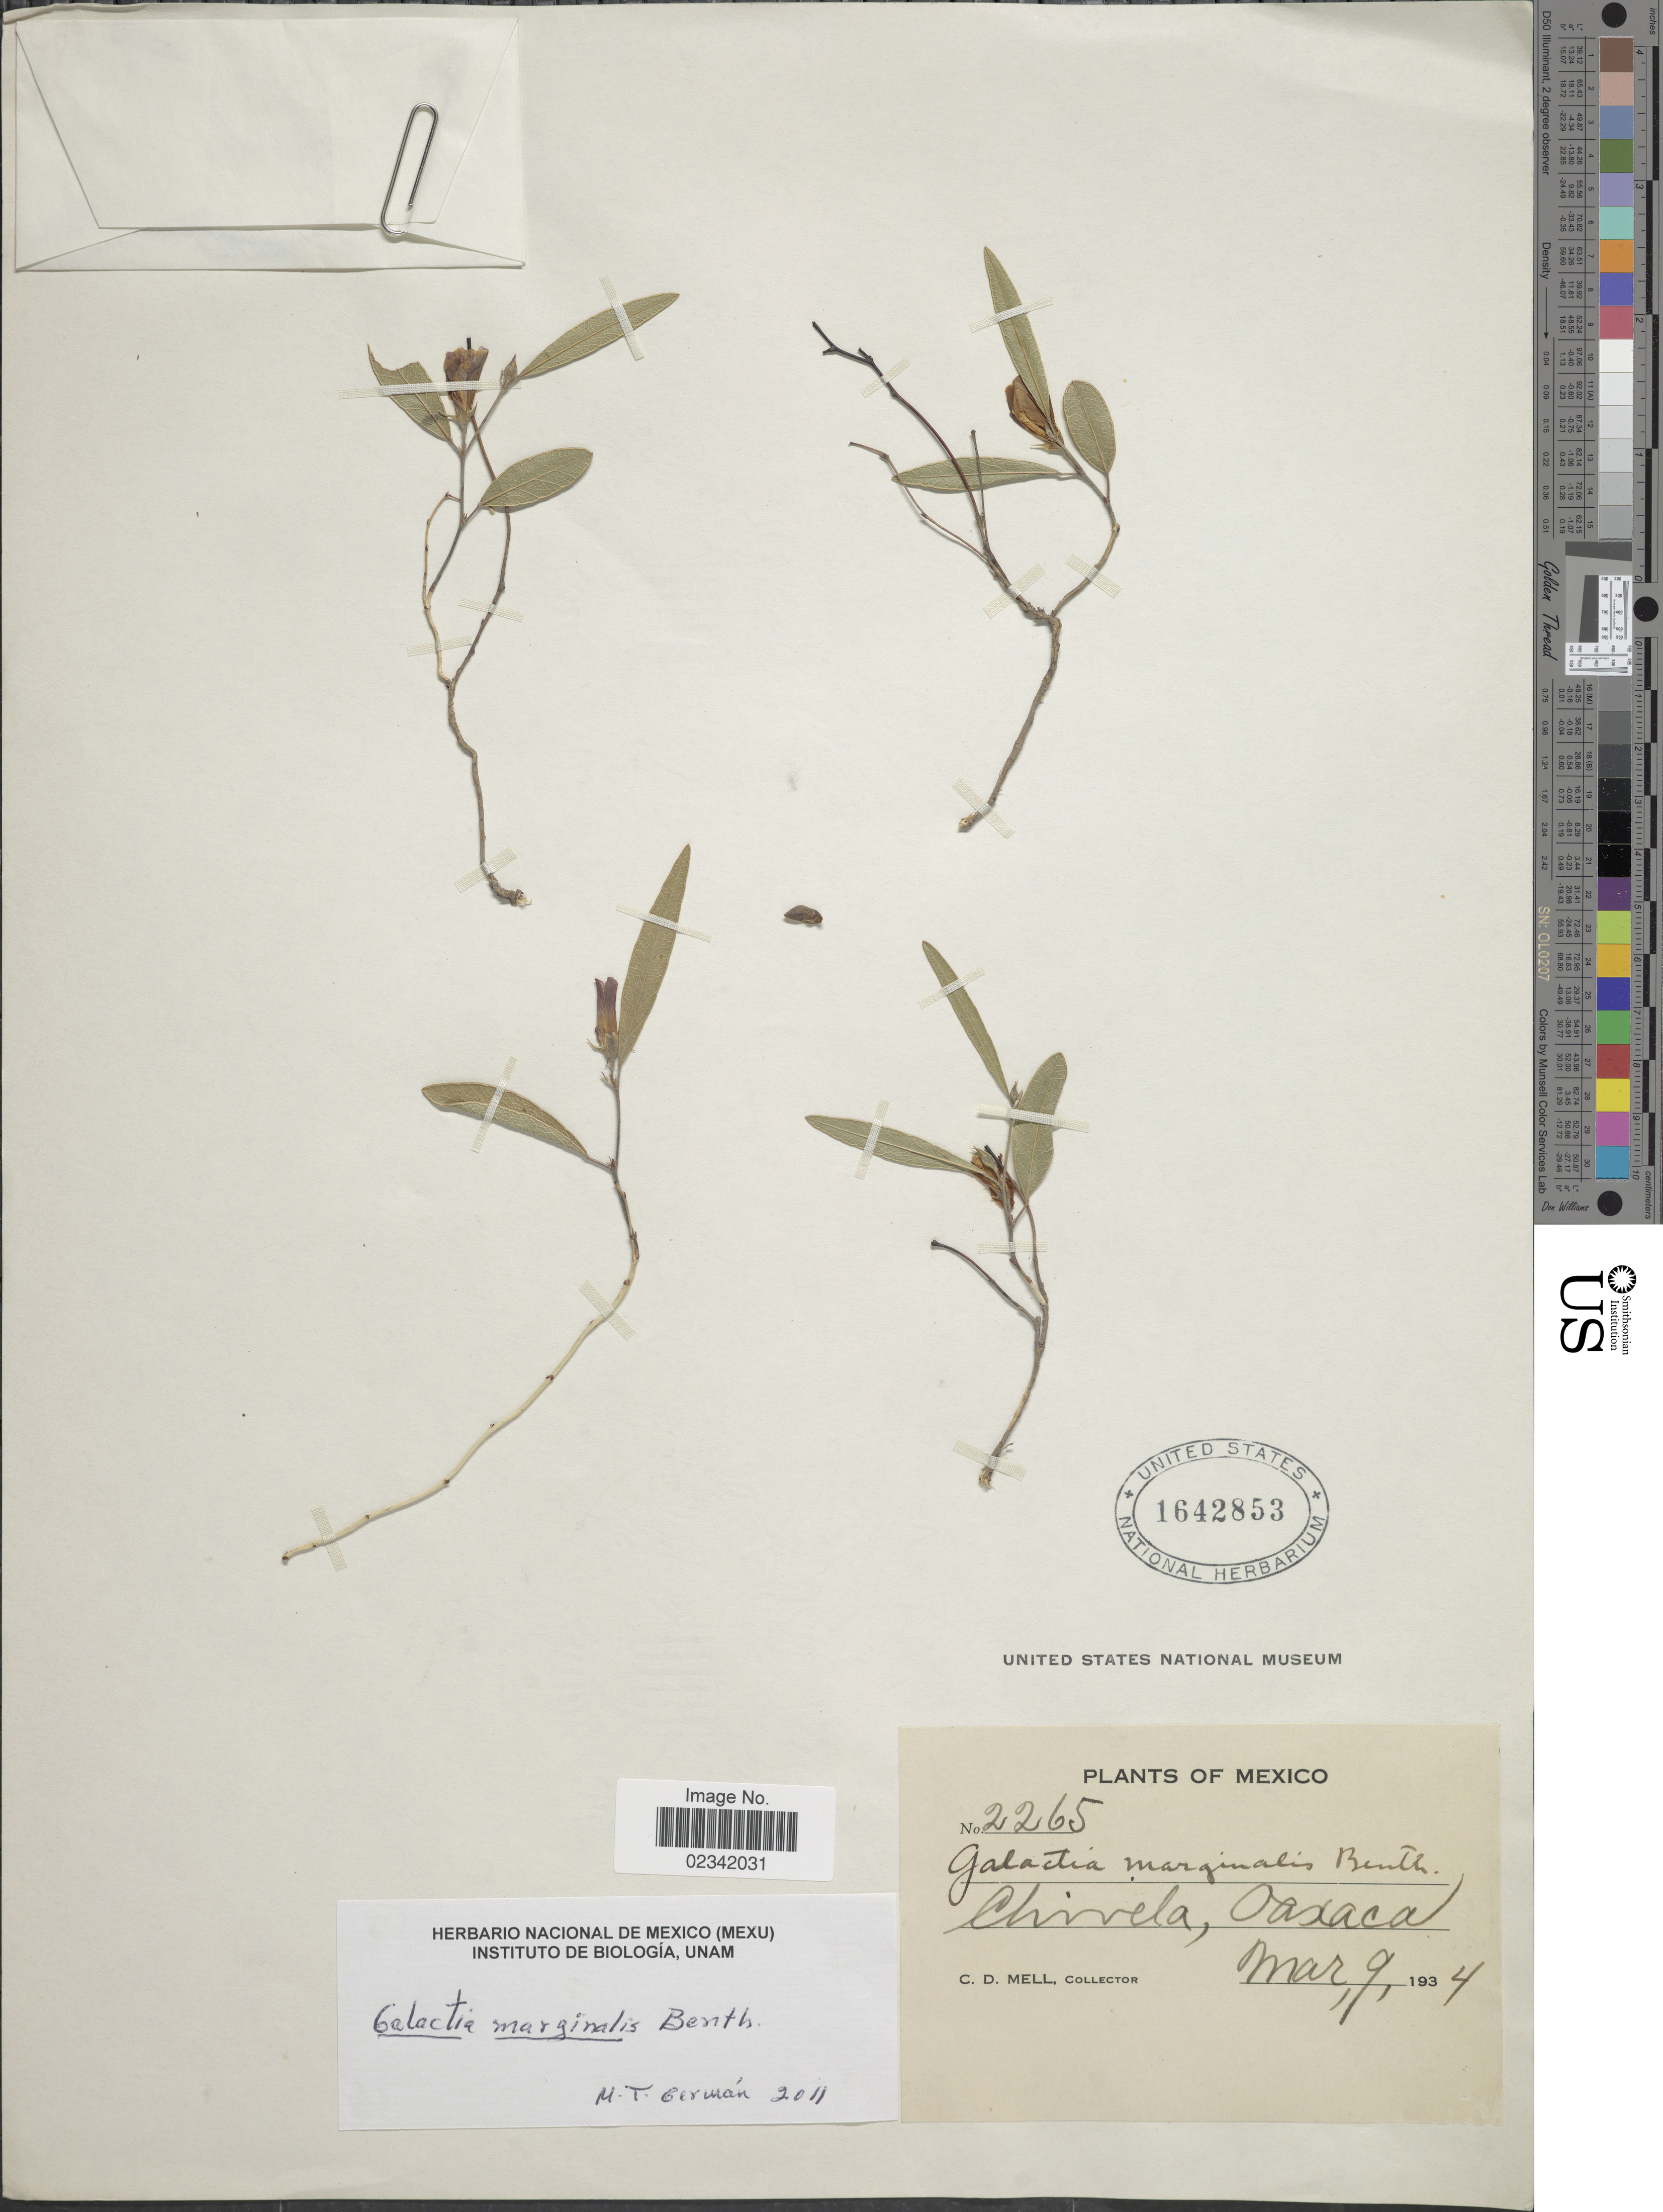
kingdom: Plantae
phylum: Tracheophyta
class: Magnoliopsida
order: Fabales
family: Fabaceae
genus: Nanogalactia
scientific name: Nanogalactia heterophylla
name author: (Gillies ex Hook. & Arn.) L.P. Queiroz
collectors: C. D. Mell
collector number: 2265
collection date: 1934-03-09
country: Mexico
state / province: Oaxaca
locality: Chivela, Oaxaca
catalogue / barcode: US 1642853